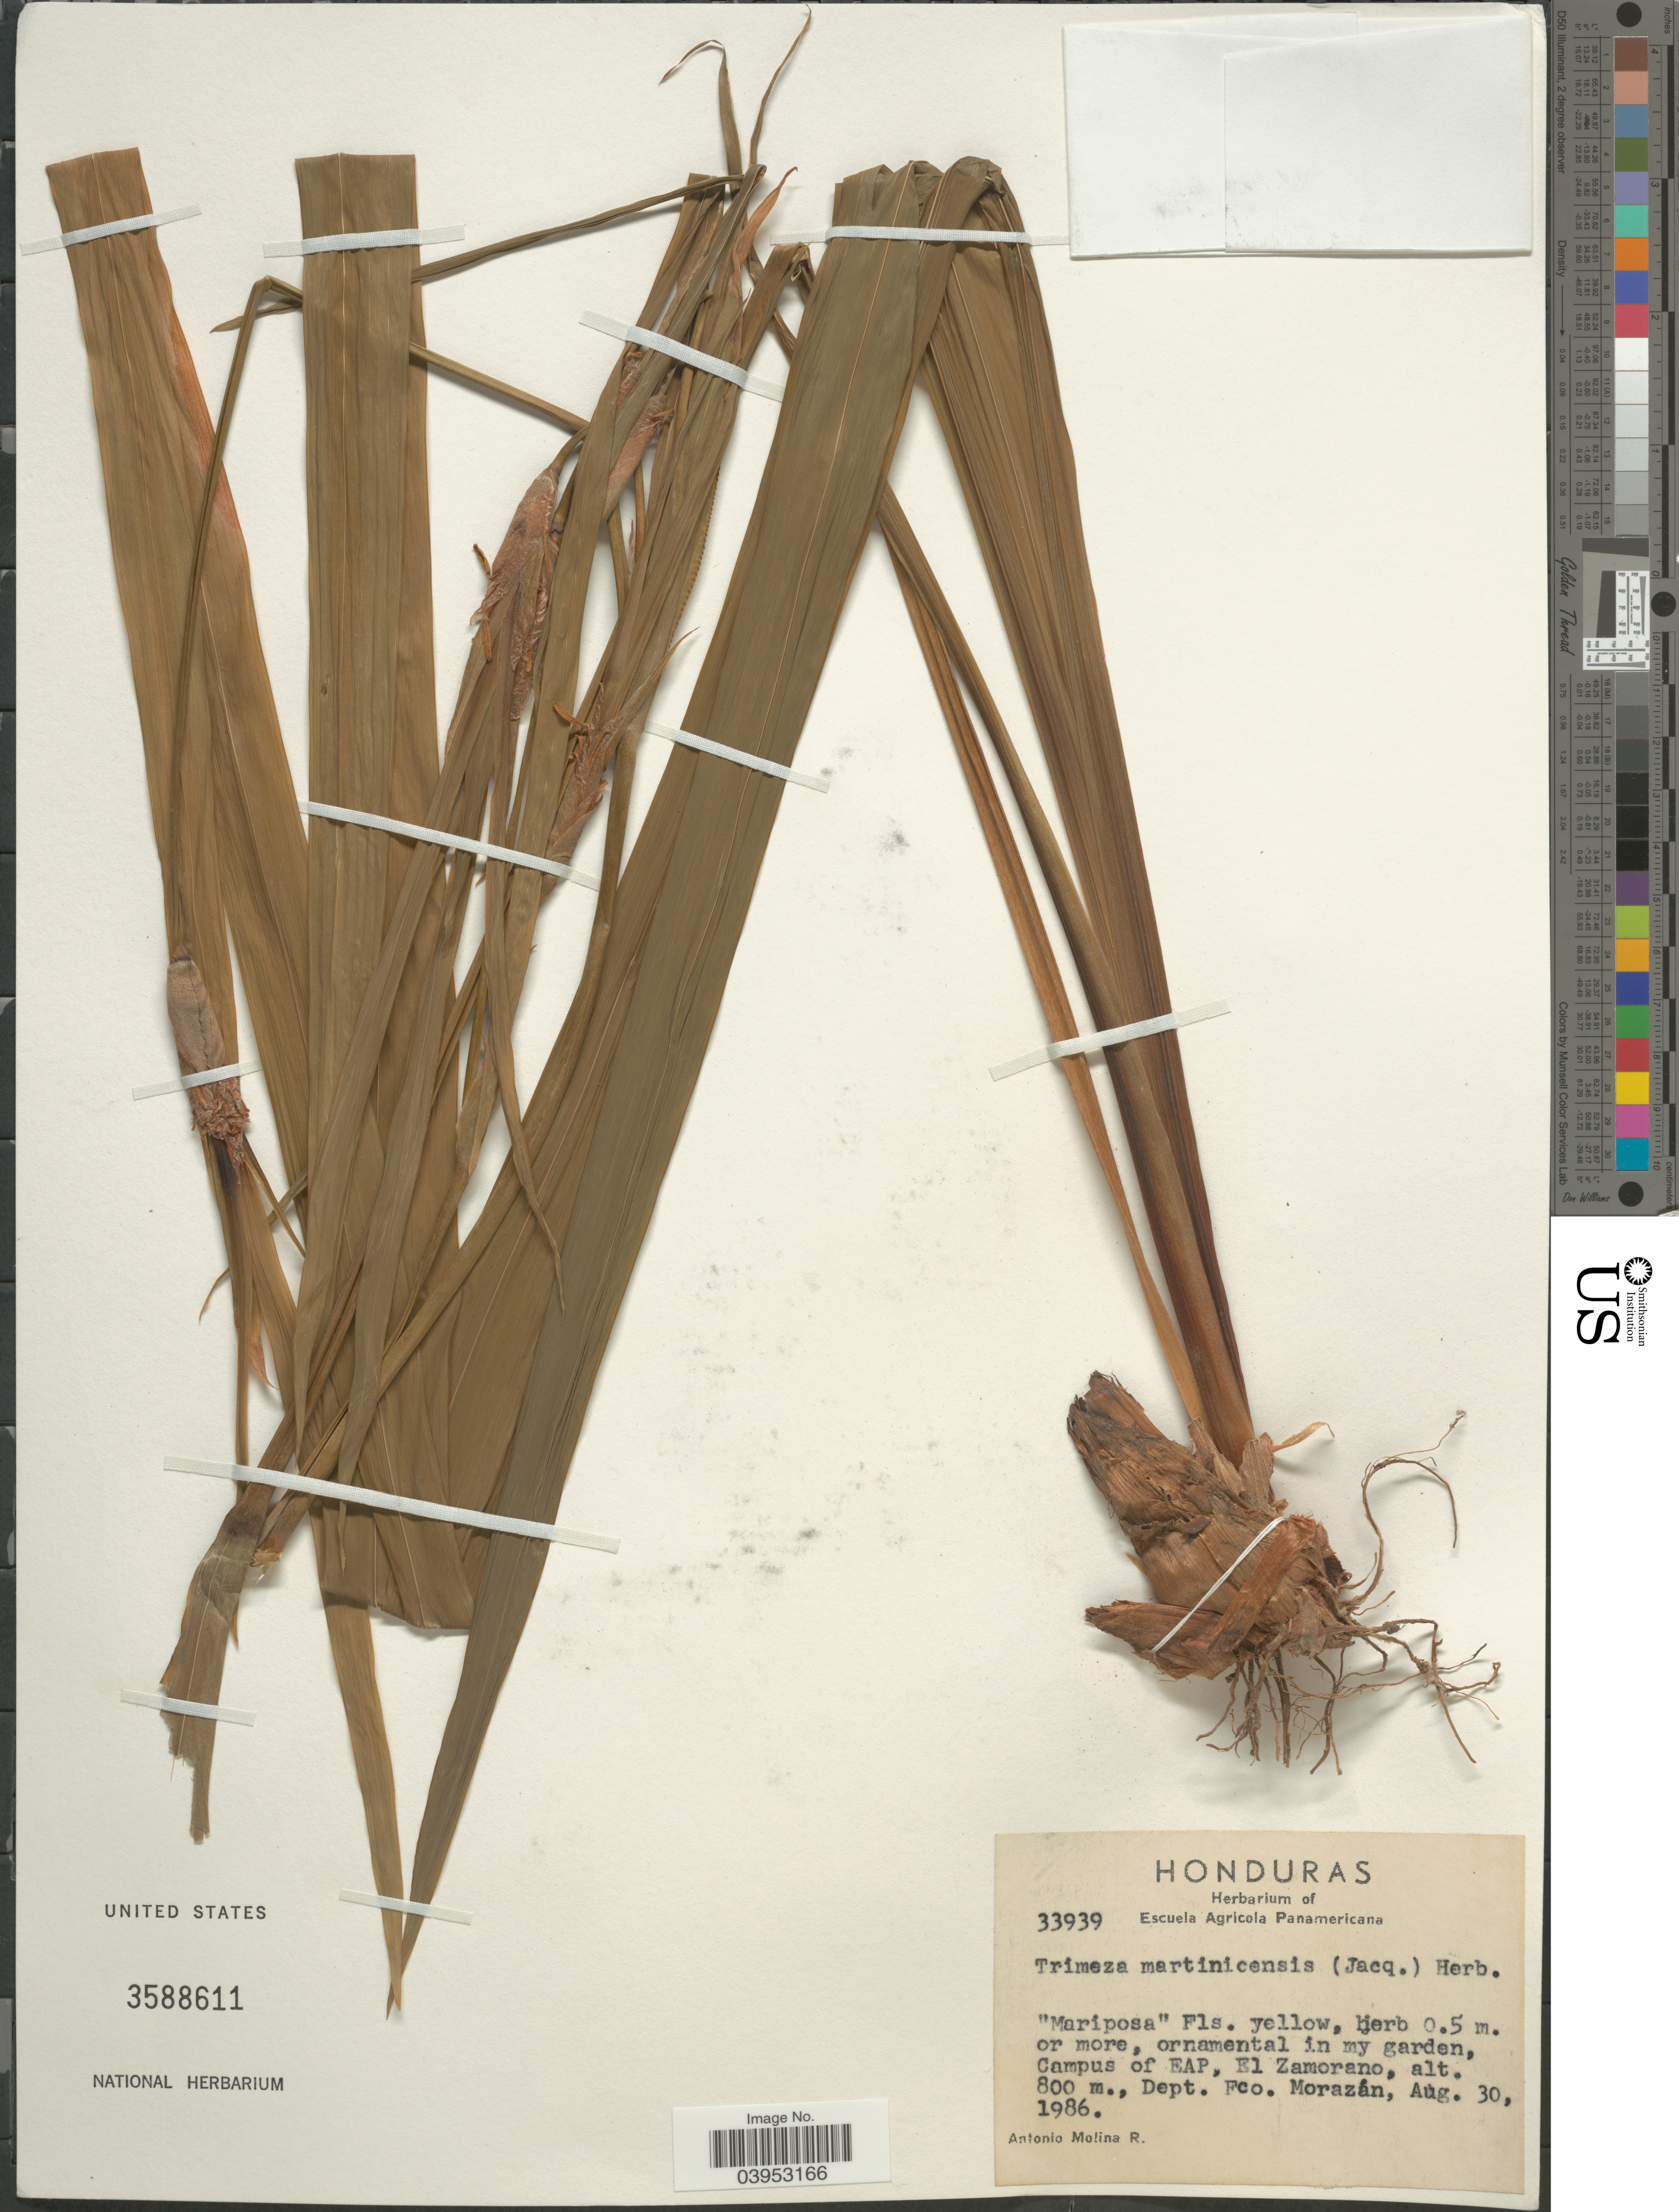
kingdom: Plantae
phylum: Tracheophyta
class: Liliopsida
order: Asparagales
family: Iridaceae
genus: Trimezia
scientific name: Trimezia steyermarkii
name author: R.C. Foster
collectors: A. Molina R.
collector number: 33939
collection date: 1986-08-30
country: Honduras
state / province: Fco. Morazán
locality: Ornamental in my garden, Campus of EAP, El Zamorano, Dept. Fco. Morazán.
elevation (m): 800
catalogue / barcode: US 3588611